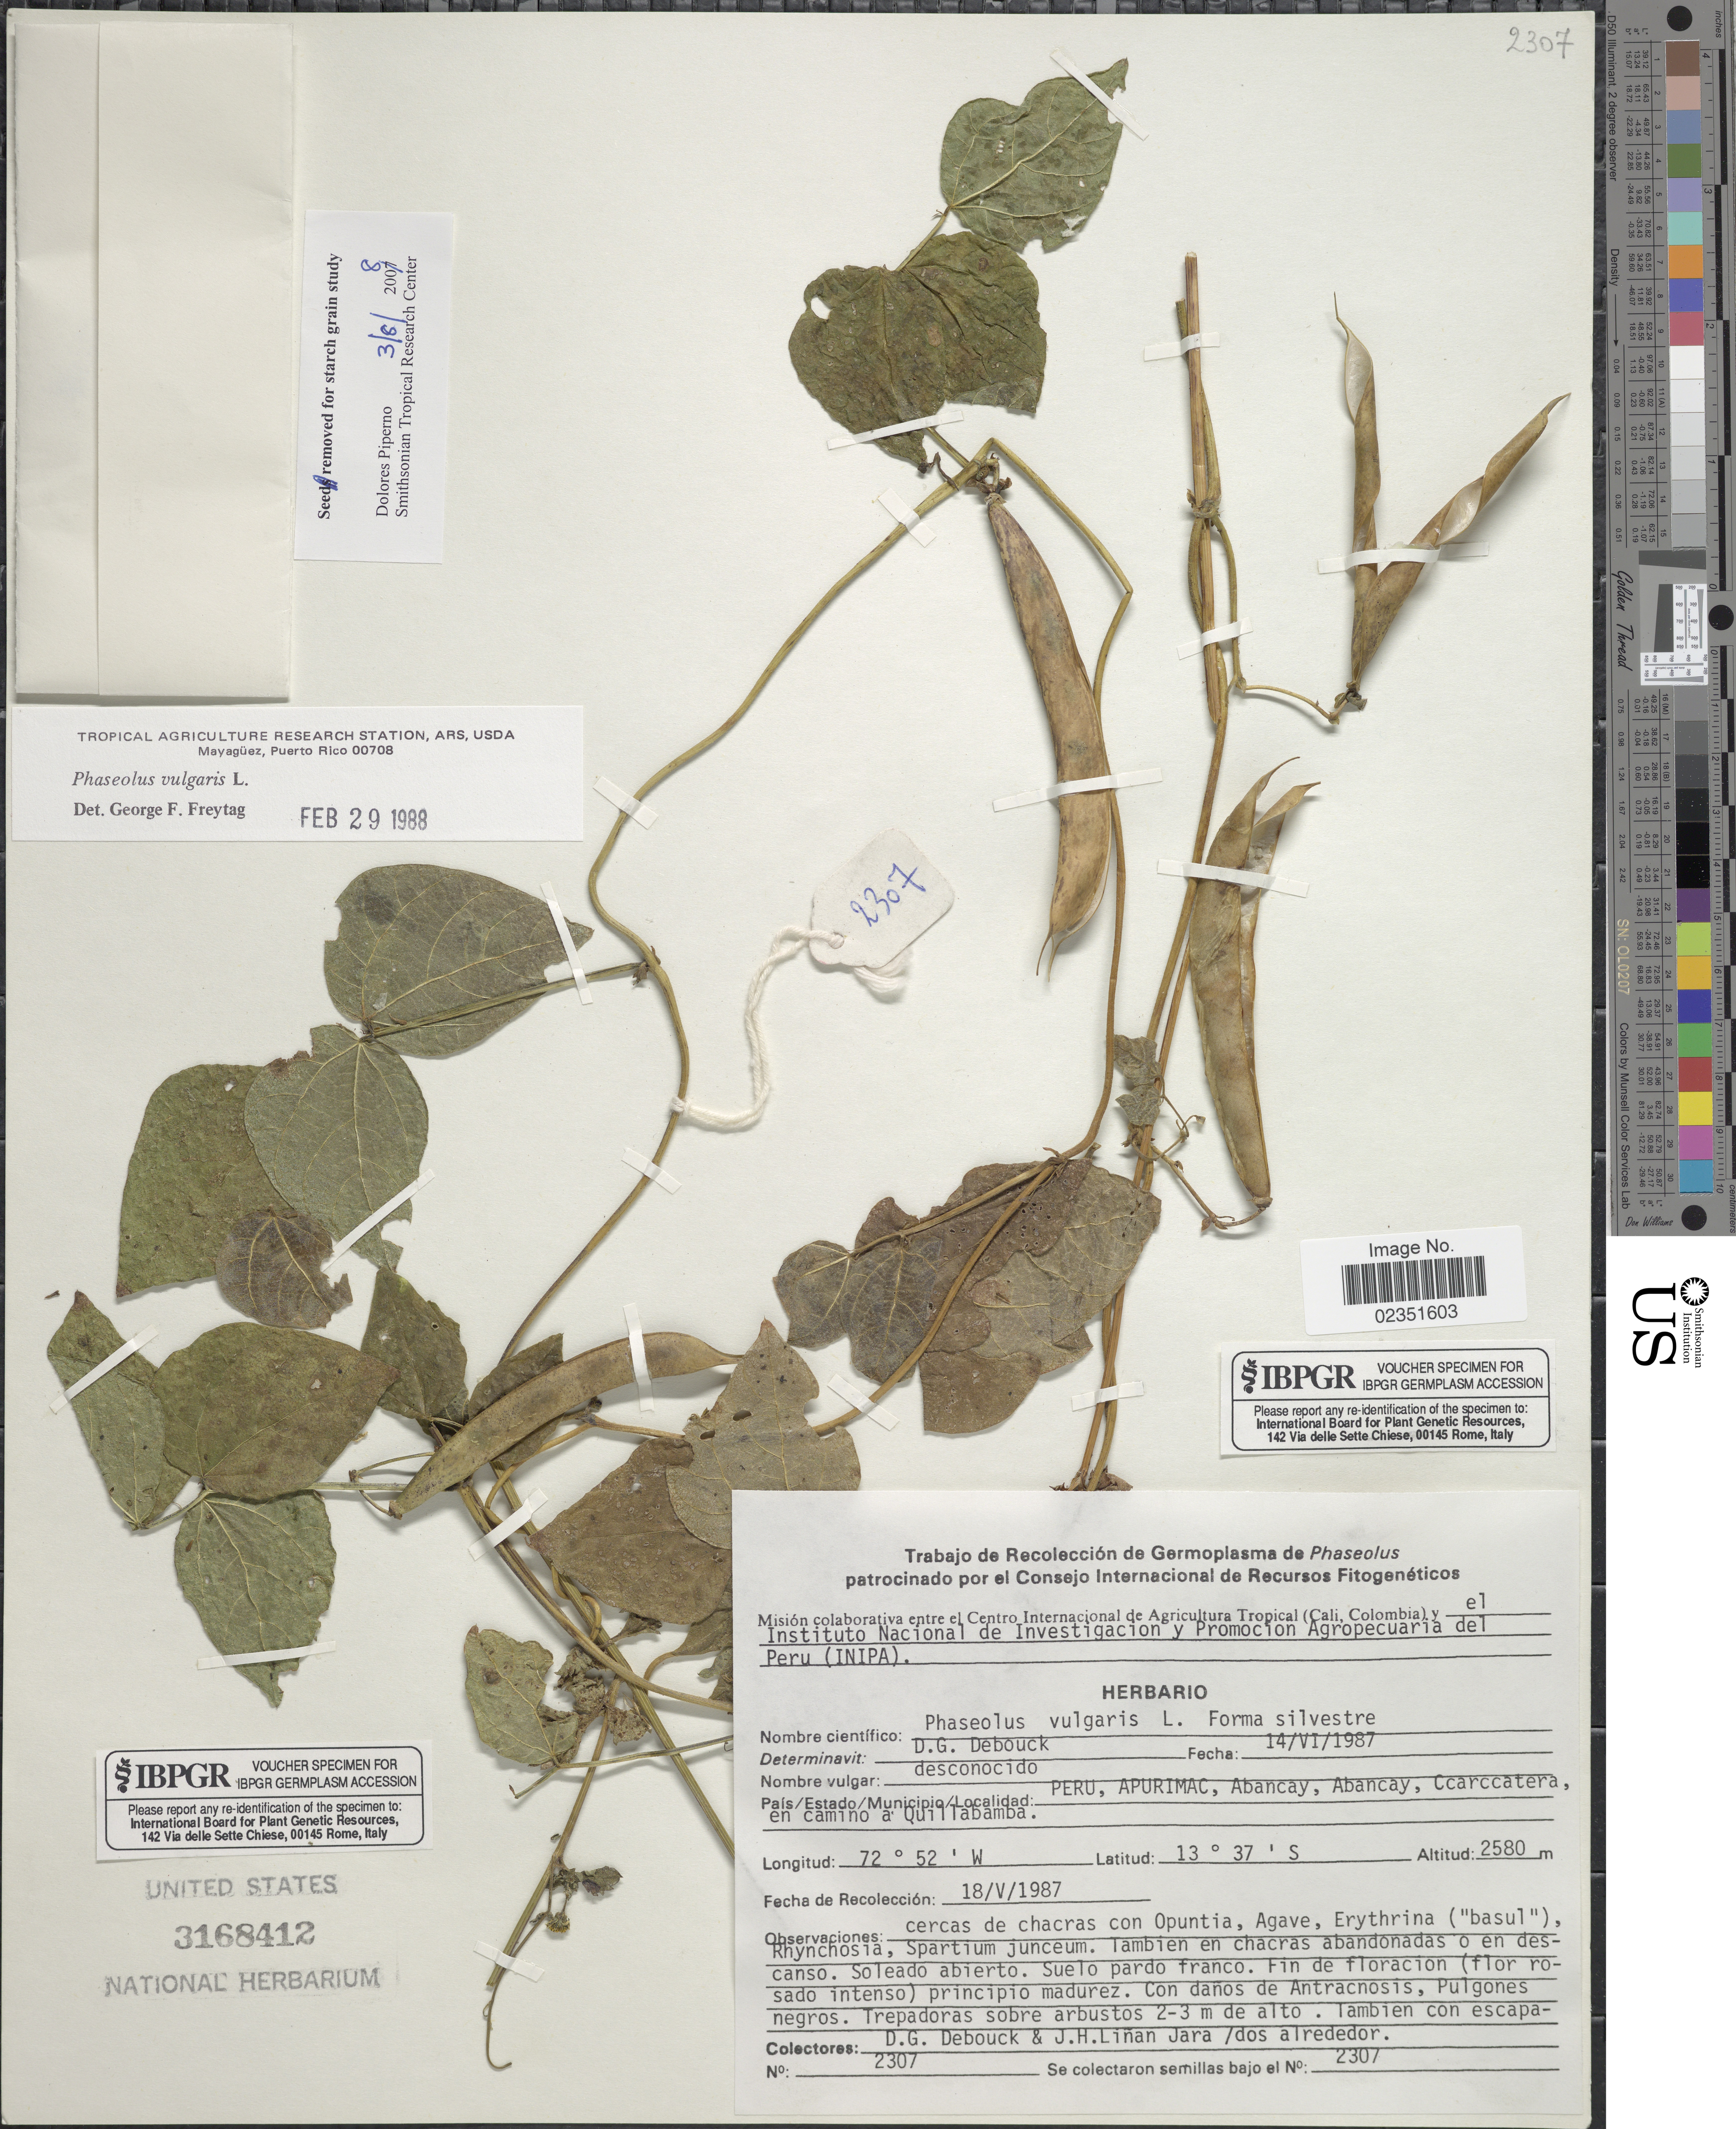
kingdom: Plantae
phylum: Tracheophyta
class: Magnoliopsida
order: Fabales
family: Fabaceae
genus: Phaseolus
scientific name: Phaseolus vulgaris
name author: L.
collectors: D. Debouck & J. Liñan Jara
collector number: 2307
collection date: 1987-05-18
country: Peru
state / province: Apurímac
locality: Abancay, Abancay, Ccarccatera, en camino a Quillabamba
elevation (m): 2580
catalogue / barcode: US 3168412